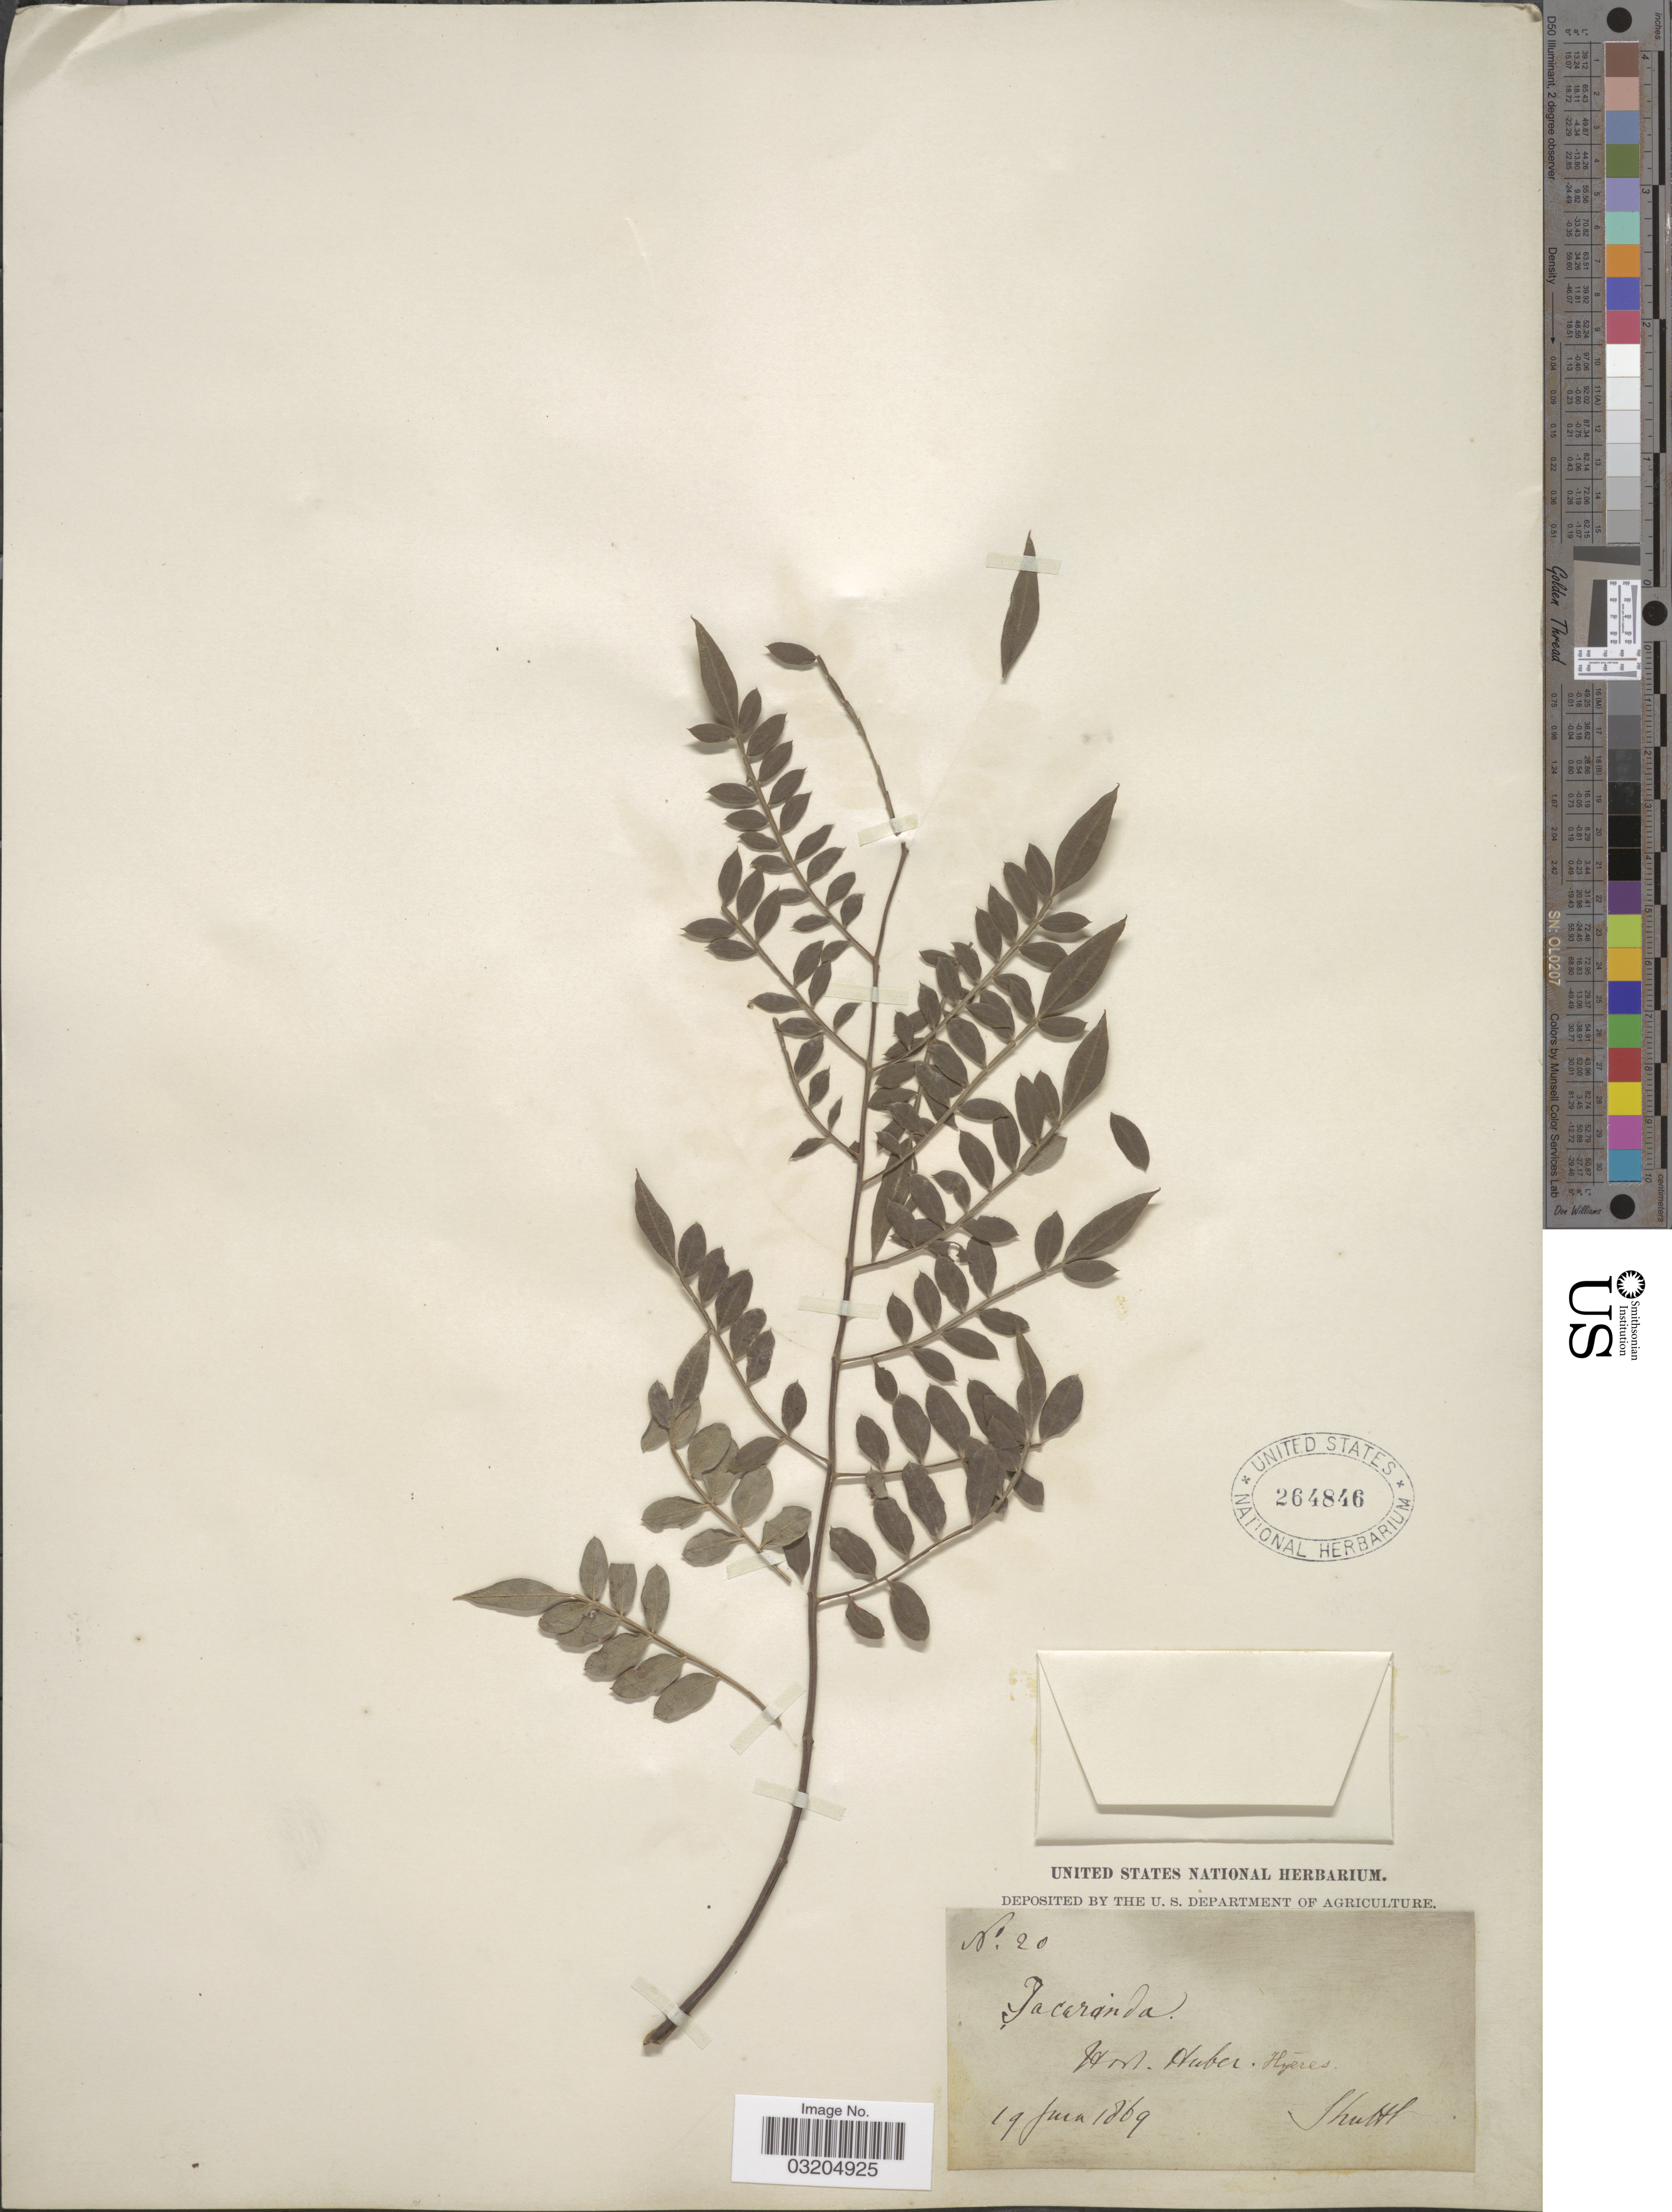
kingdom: Plantae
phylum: Tracheophyta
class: Magnoliopsida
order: Lamiales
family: Bignoniaceae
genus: Jacaranda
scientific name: Jacaranda sp.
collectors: Shuttl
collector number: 20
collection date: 1869-06-19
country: France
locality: Hort. Huber. Hýeres.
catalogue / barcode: US 264846